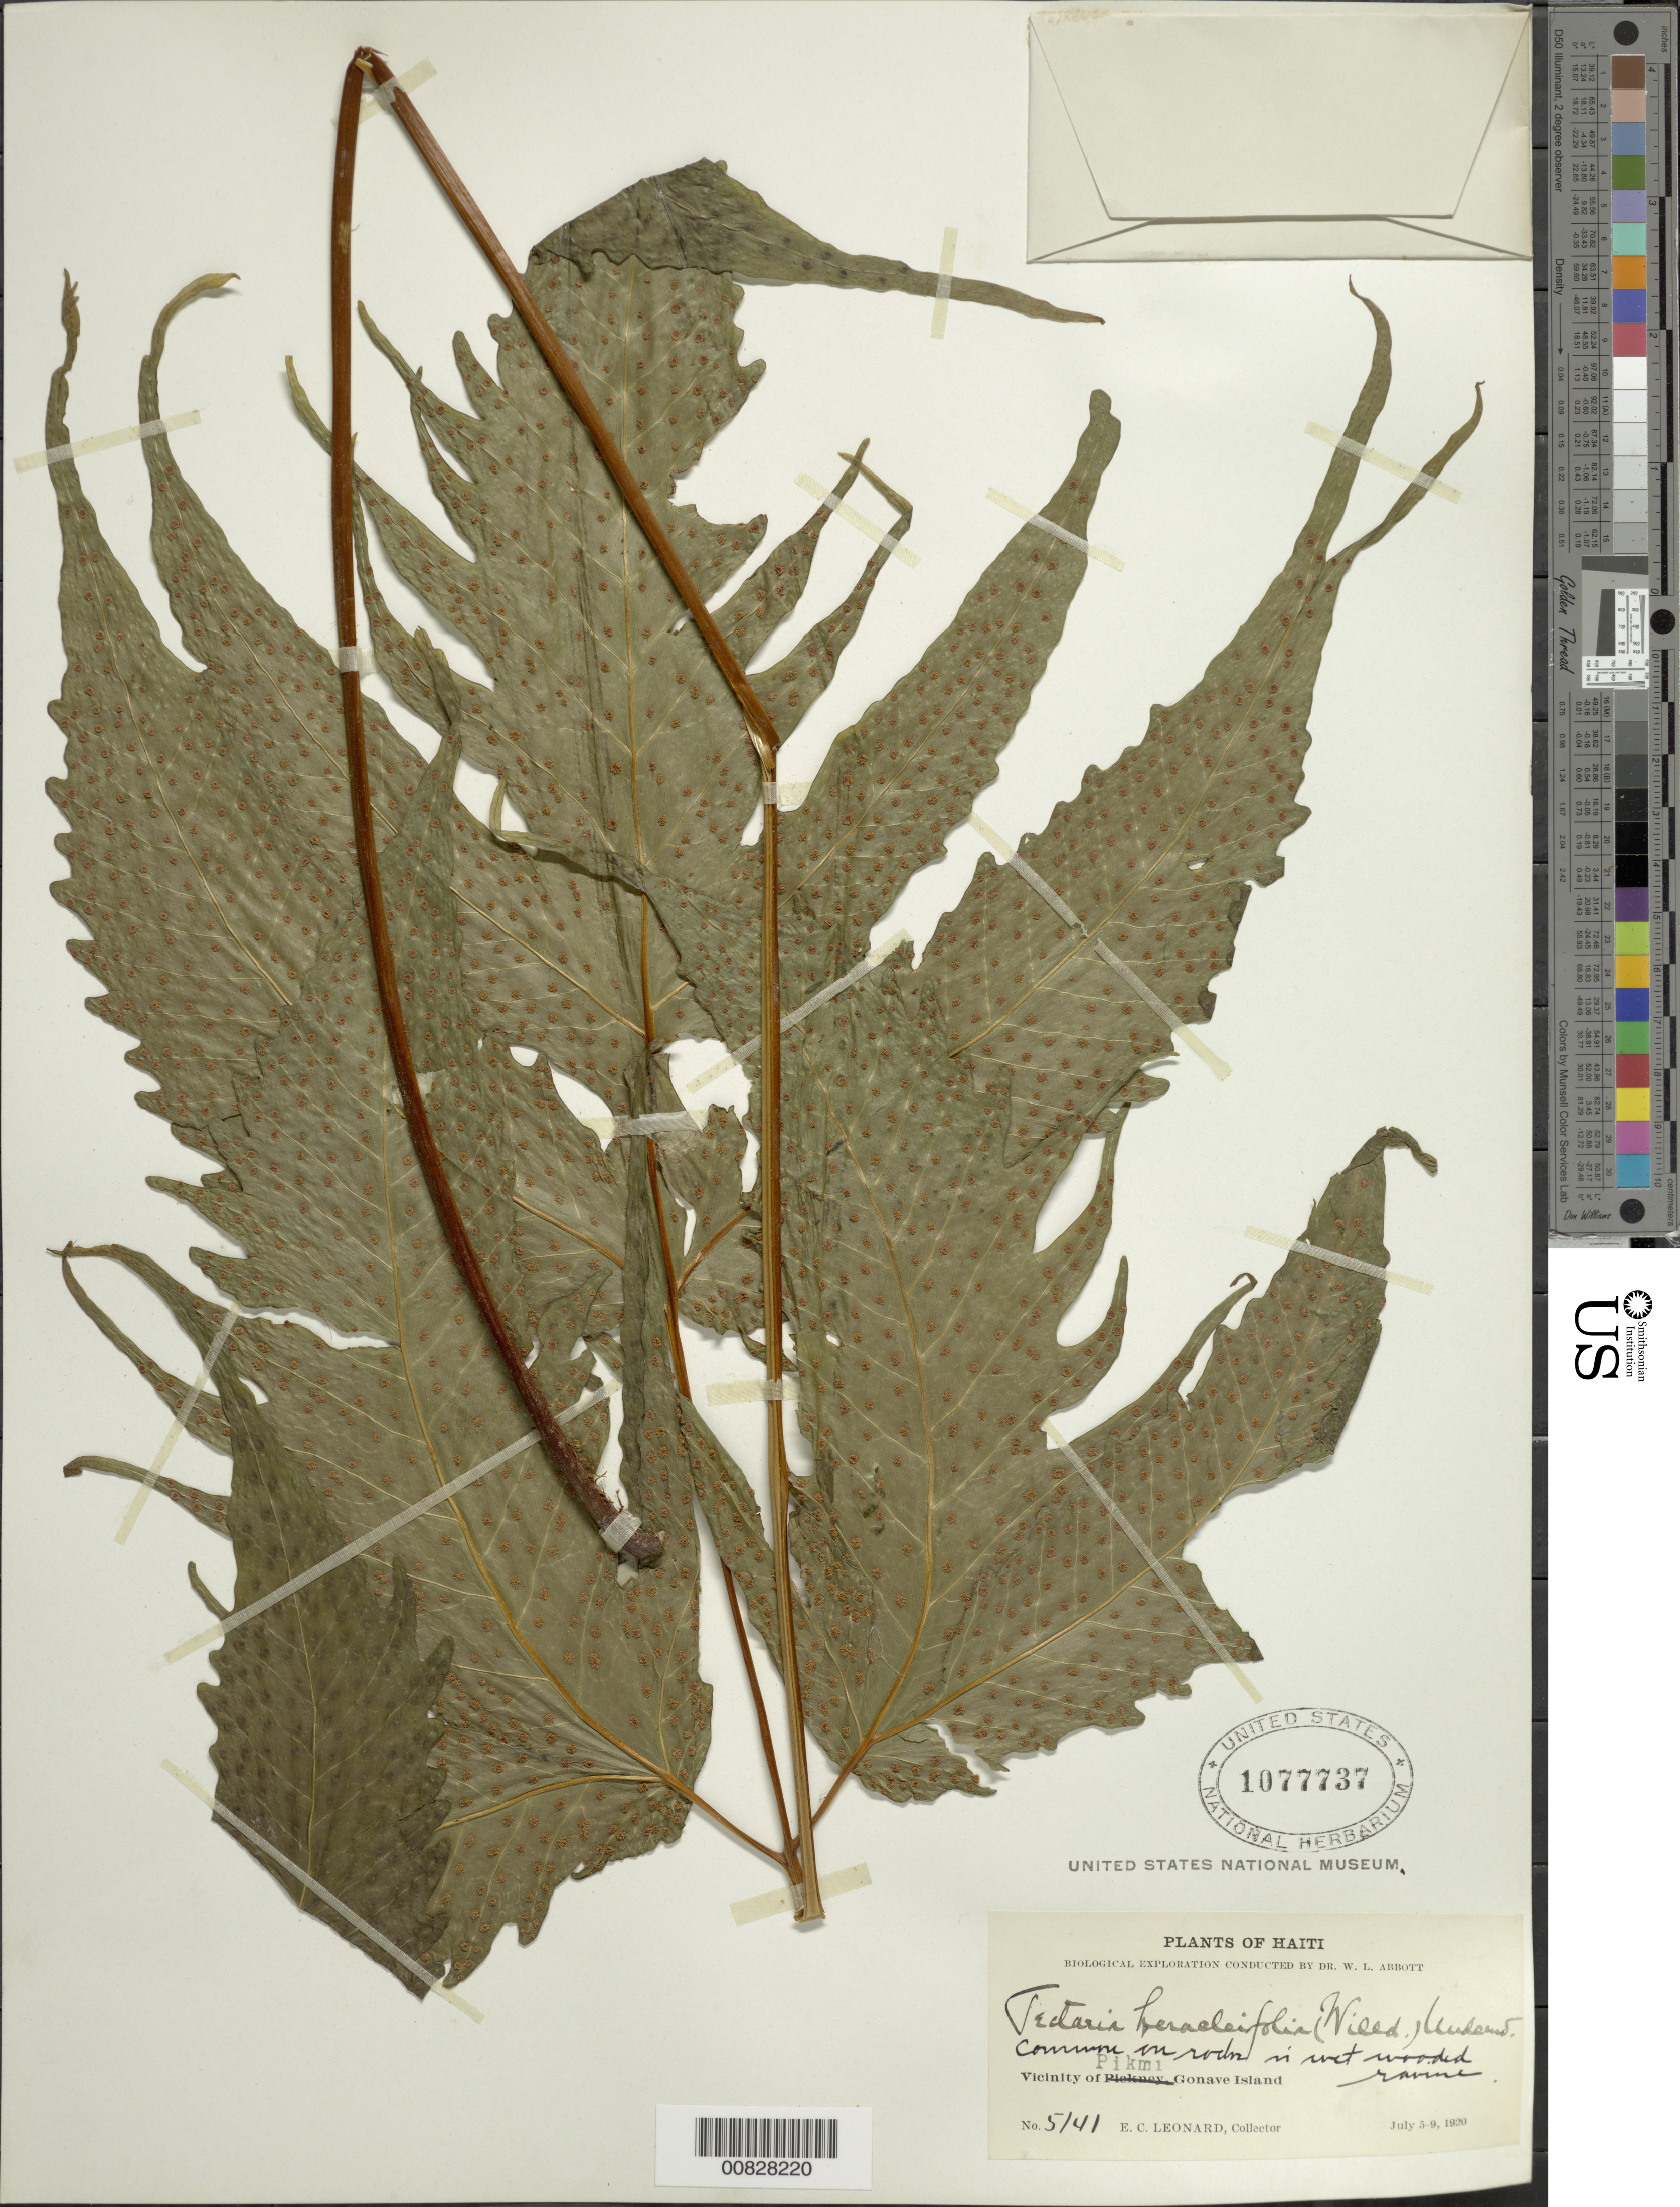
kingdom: Plantae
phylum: Tracheophyta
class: Polypodiopsida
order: Polypodiales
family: Tectariaceae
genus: Tectaria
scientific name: Tectaria heracleifolia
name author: (Willd.) Underw.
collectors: E. C. Leonard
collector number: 5141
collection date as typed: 05 Jul 1920 to 09 Jul 1920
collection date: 1920-07-05/1920-07-09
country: Haiti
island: Hispaniola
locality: Gonave Island, Pikmi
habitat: Wet wooded ravine, on rocks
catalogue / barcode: US 1077737